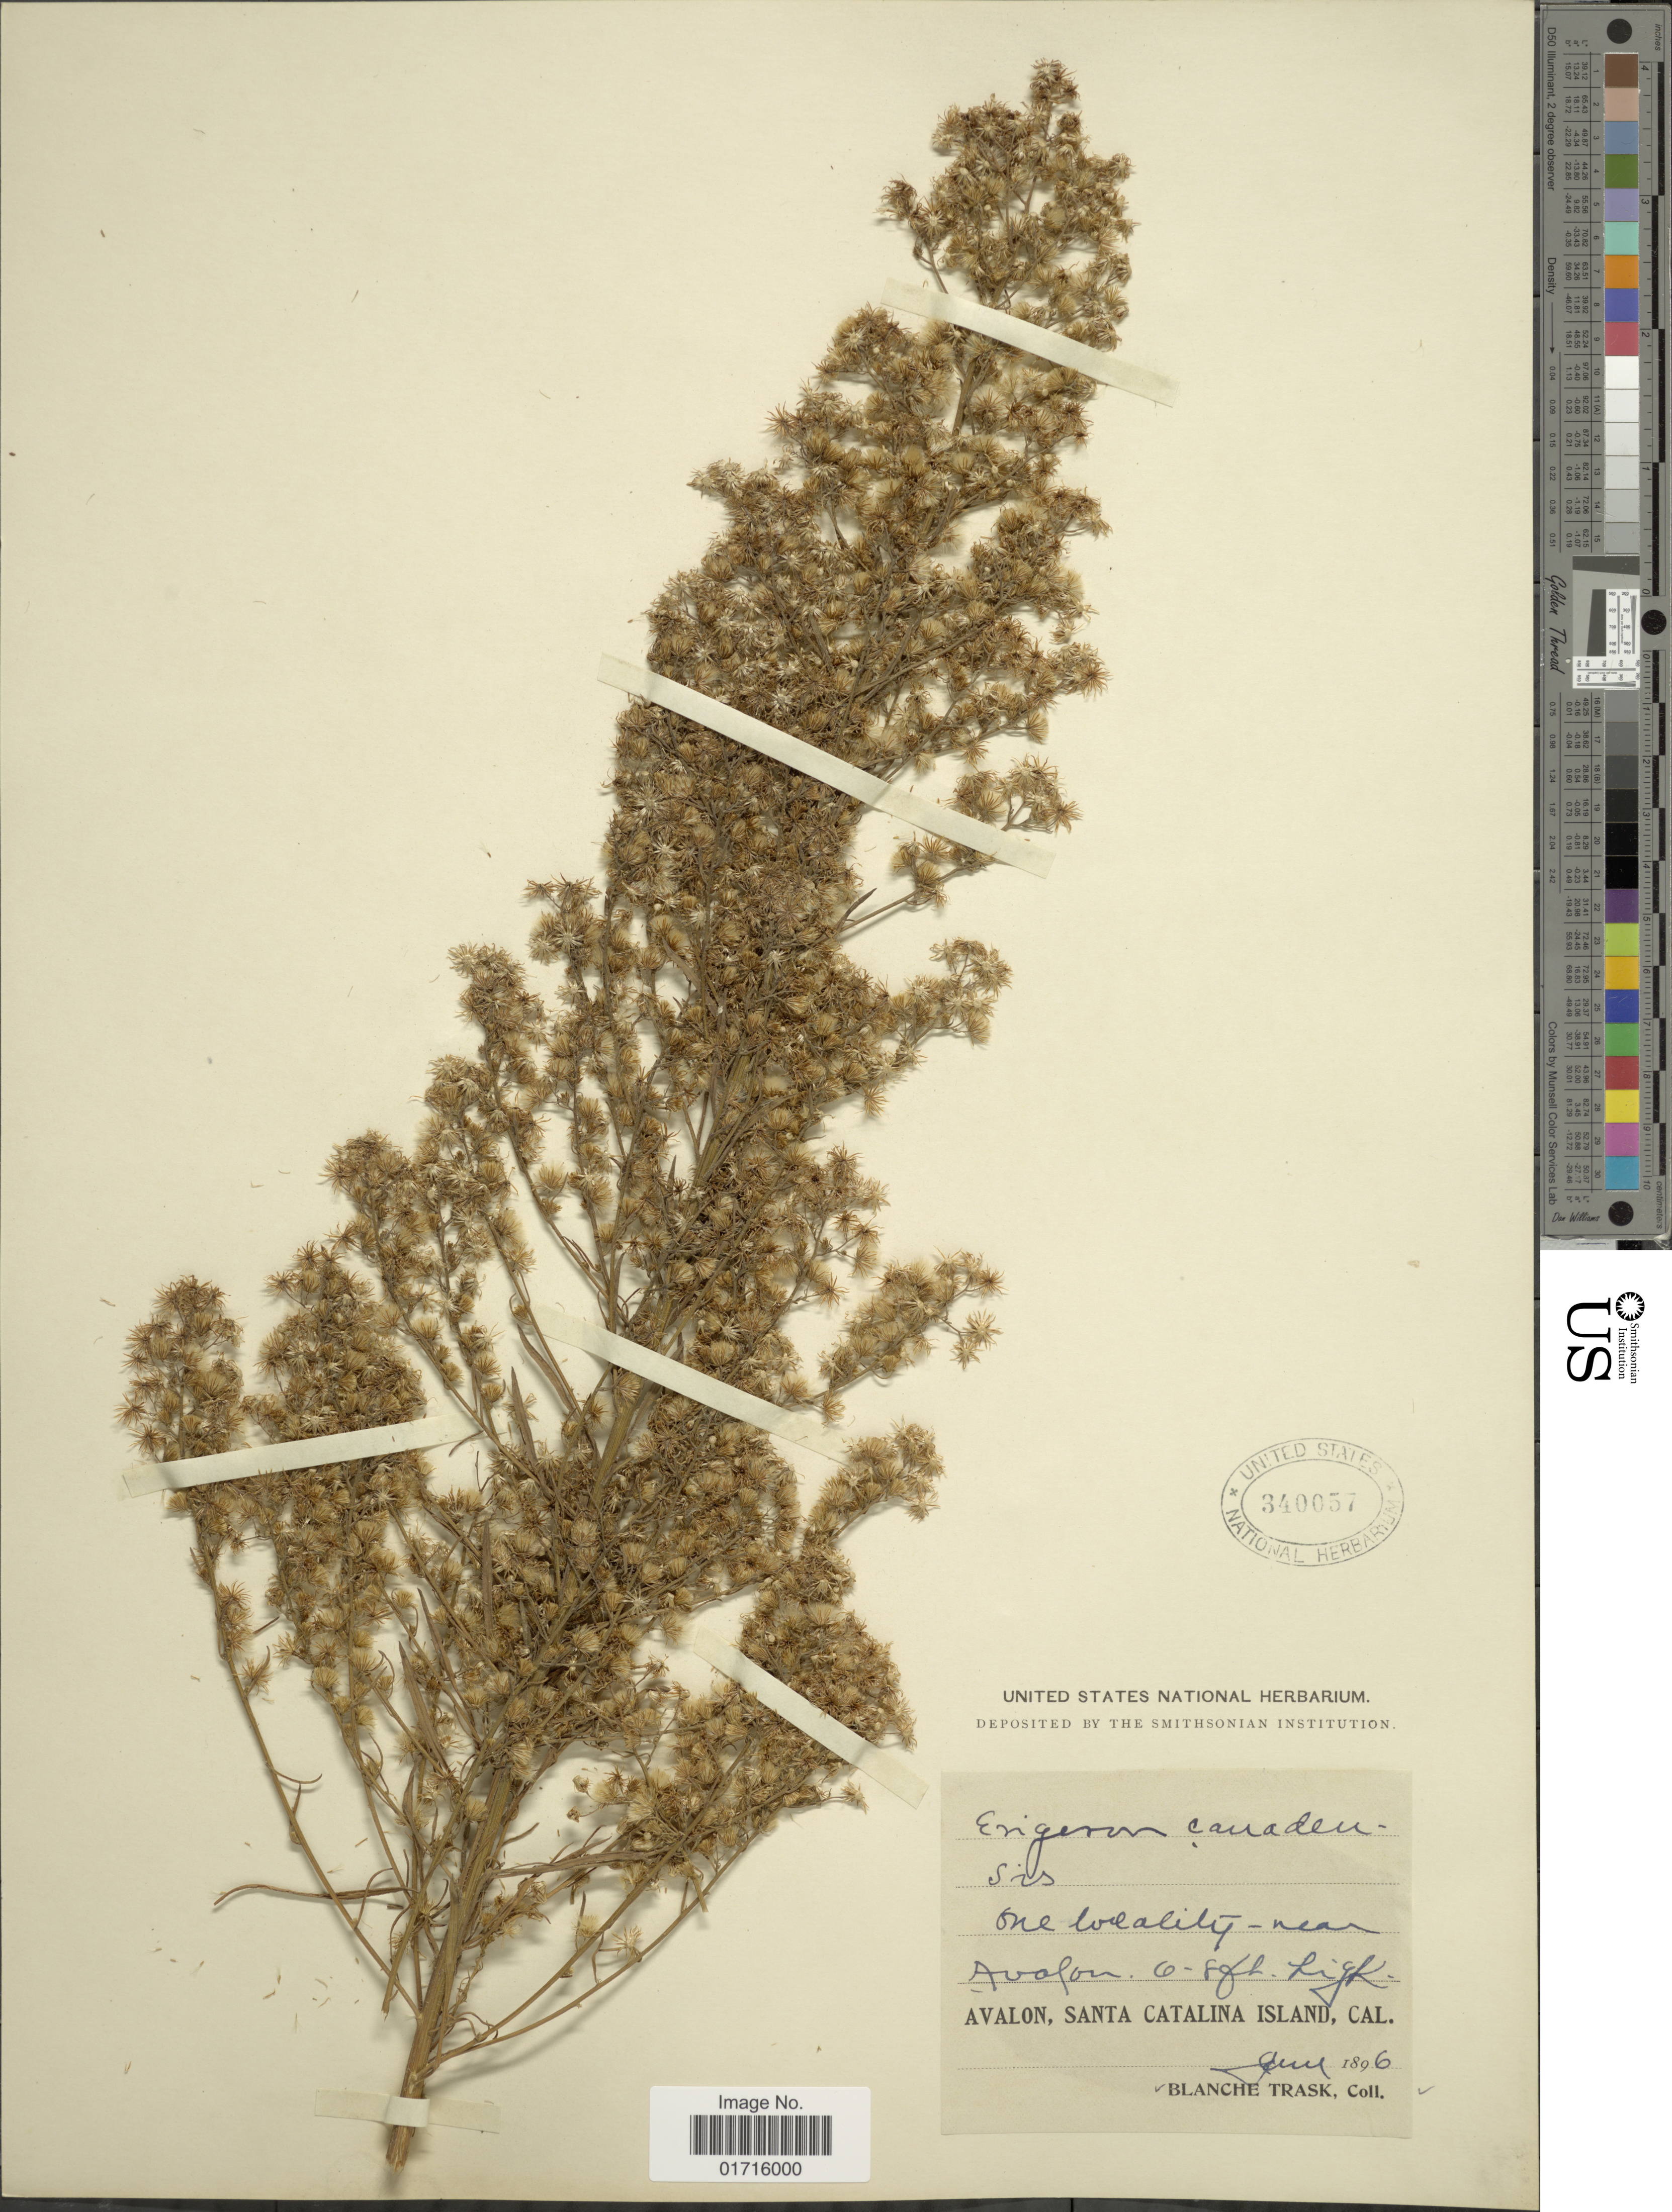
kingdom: Plantae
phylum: Tracheophyta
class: Magnoliopsida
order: Asterales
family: Asteraceae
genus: Conyza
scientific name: Conyza canadensis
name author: (L.) Cronq.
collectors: B. Trask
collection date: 1896-07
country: United States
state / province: California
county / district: Los Angeles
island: Santa Catalina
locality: Avalon, Santa Catalina Island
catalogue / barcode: US 340057